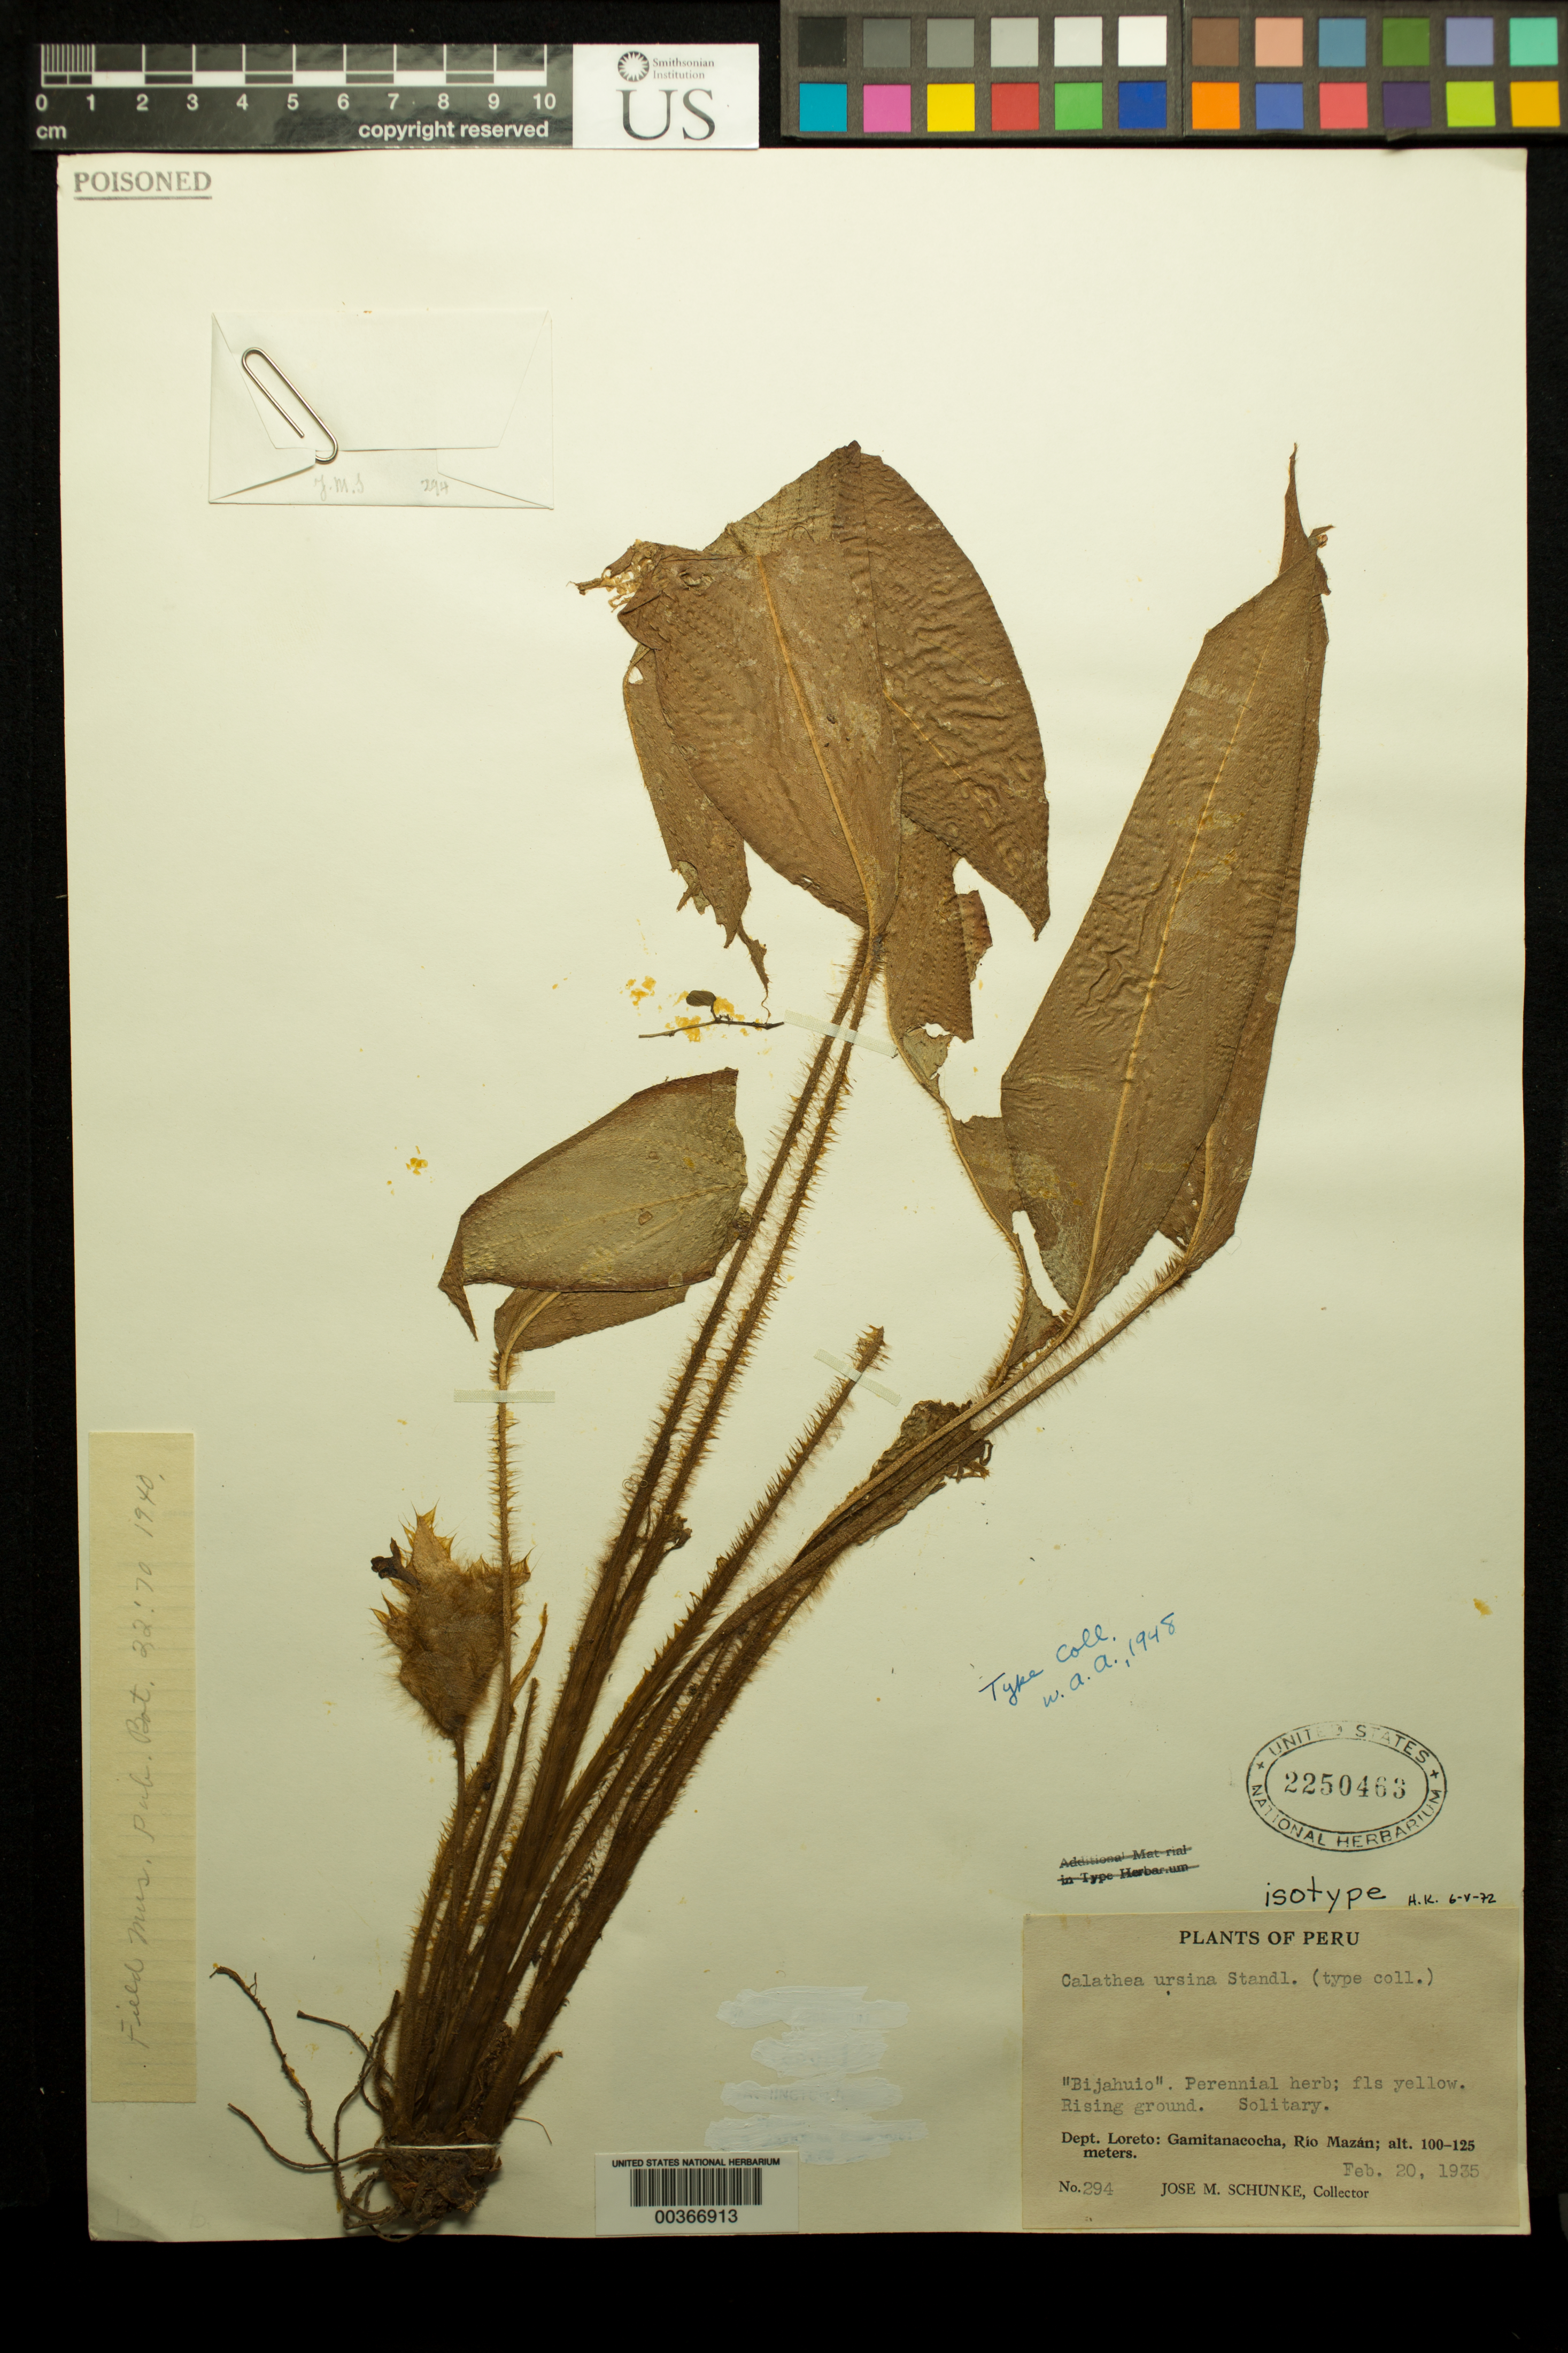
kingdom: Plantae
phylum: Tracheophyta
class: Liliopsida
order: Zingiberales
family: Marantaceae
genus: Calathea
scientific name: Calathea ursina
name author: Standl.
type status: Isotype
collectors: J. M. Schunke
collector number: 294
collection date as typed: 20 Feb 1935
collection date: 1935-02-20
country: Peru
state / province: Loreto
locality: Dept. Loreto: Gamitanacocha, Rio Mazán.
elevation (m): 100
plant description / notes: Specimen ex United States National Arboretum, transferred to U.S. National Herbarium 1956 [obscured/obliterated]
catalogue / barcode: US 2250463